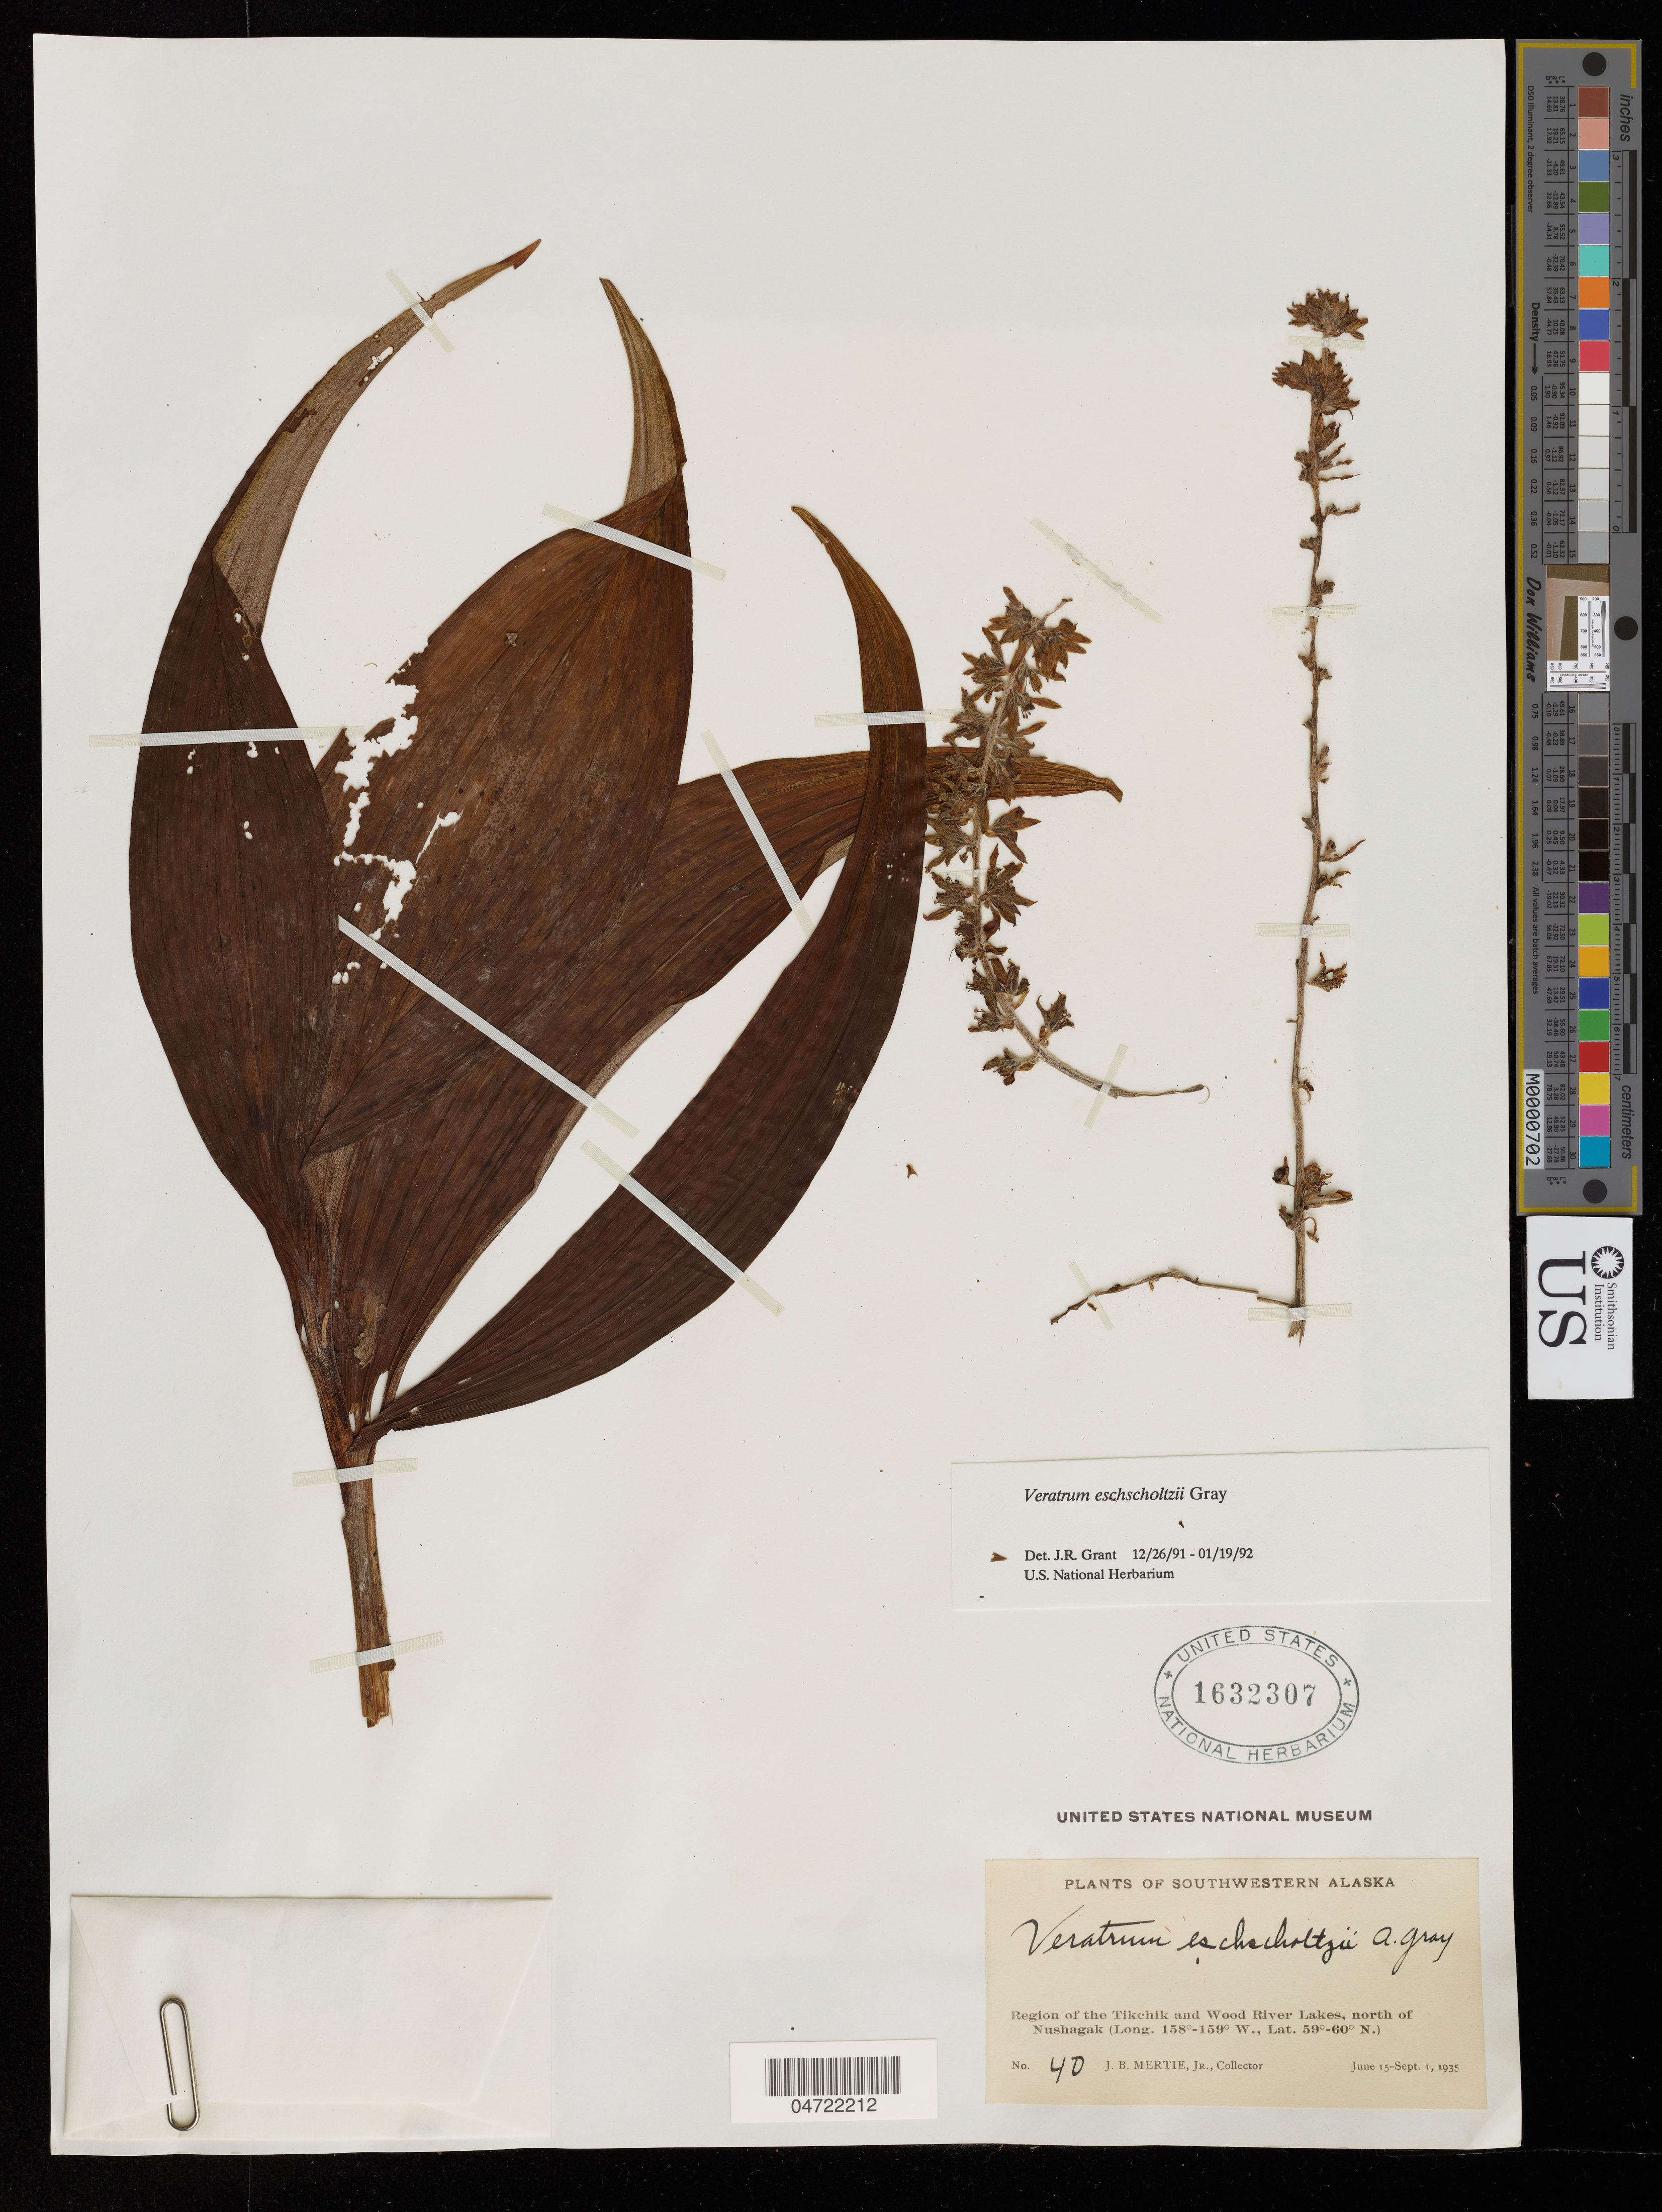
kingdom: Plantae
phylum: Tracheophyta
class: Liliopsida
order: Liliales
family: Melanthiaceae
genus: Veratrum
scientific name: Veratrum eschscholtzii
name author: A. Gray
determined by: Grant, J. R., (SWITZERLAND)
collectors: J. Mertie Jr.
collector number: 40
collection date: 1935-06-15/1935-09-01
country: United States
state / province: Alaska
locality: Region of the Tikchik and Wood River Lakes, N of Nushagak.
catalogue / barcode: US 1632307